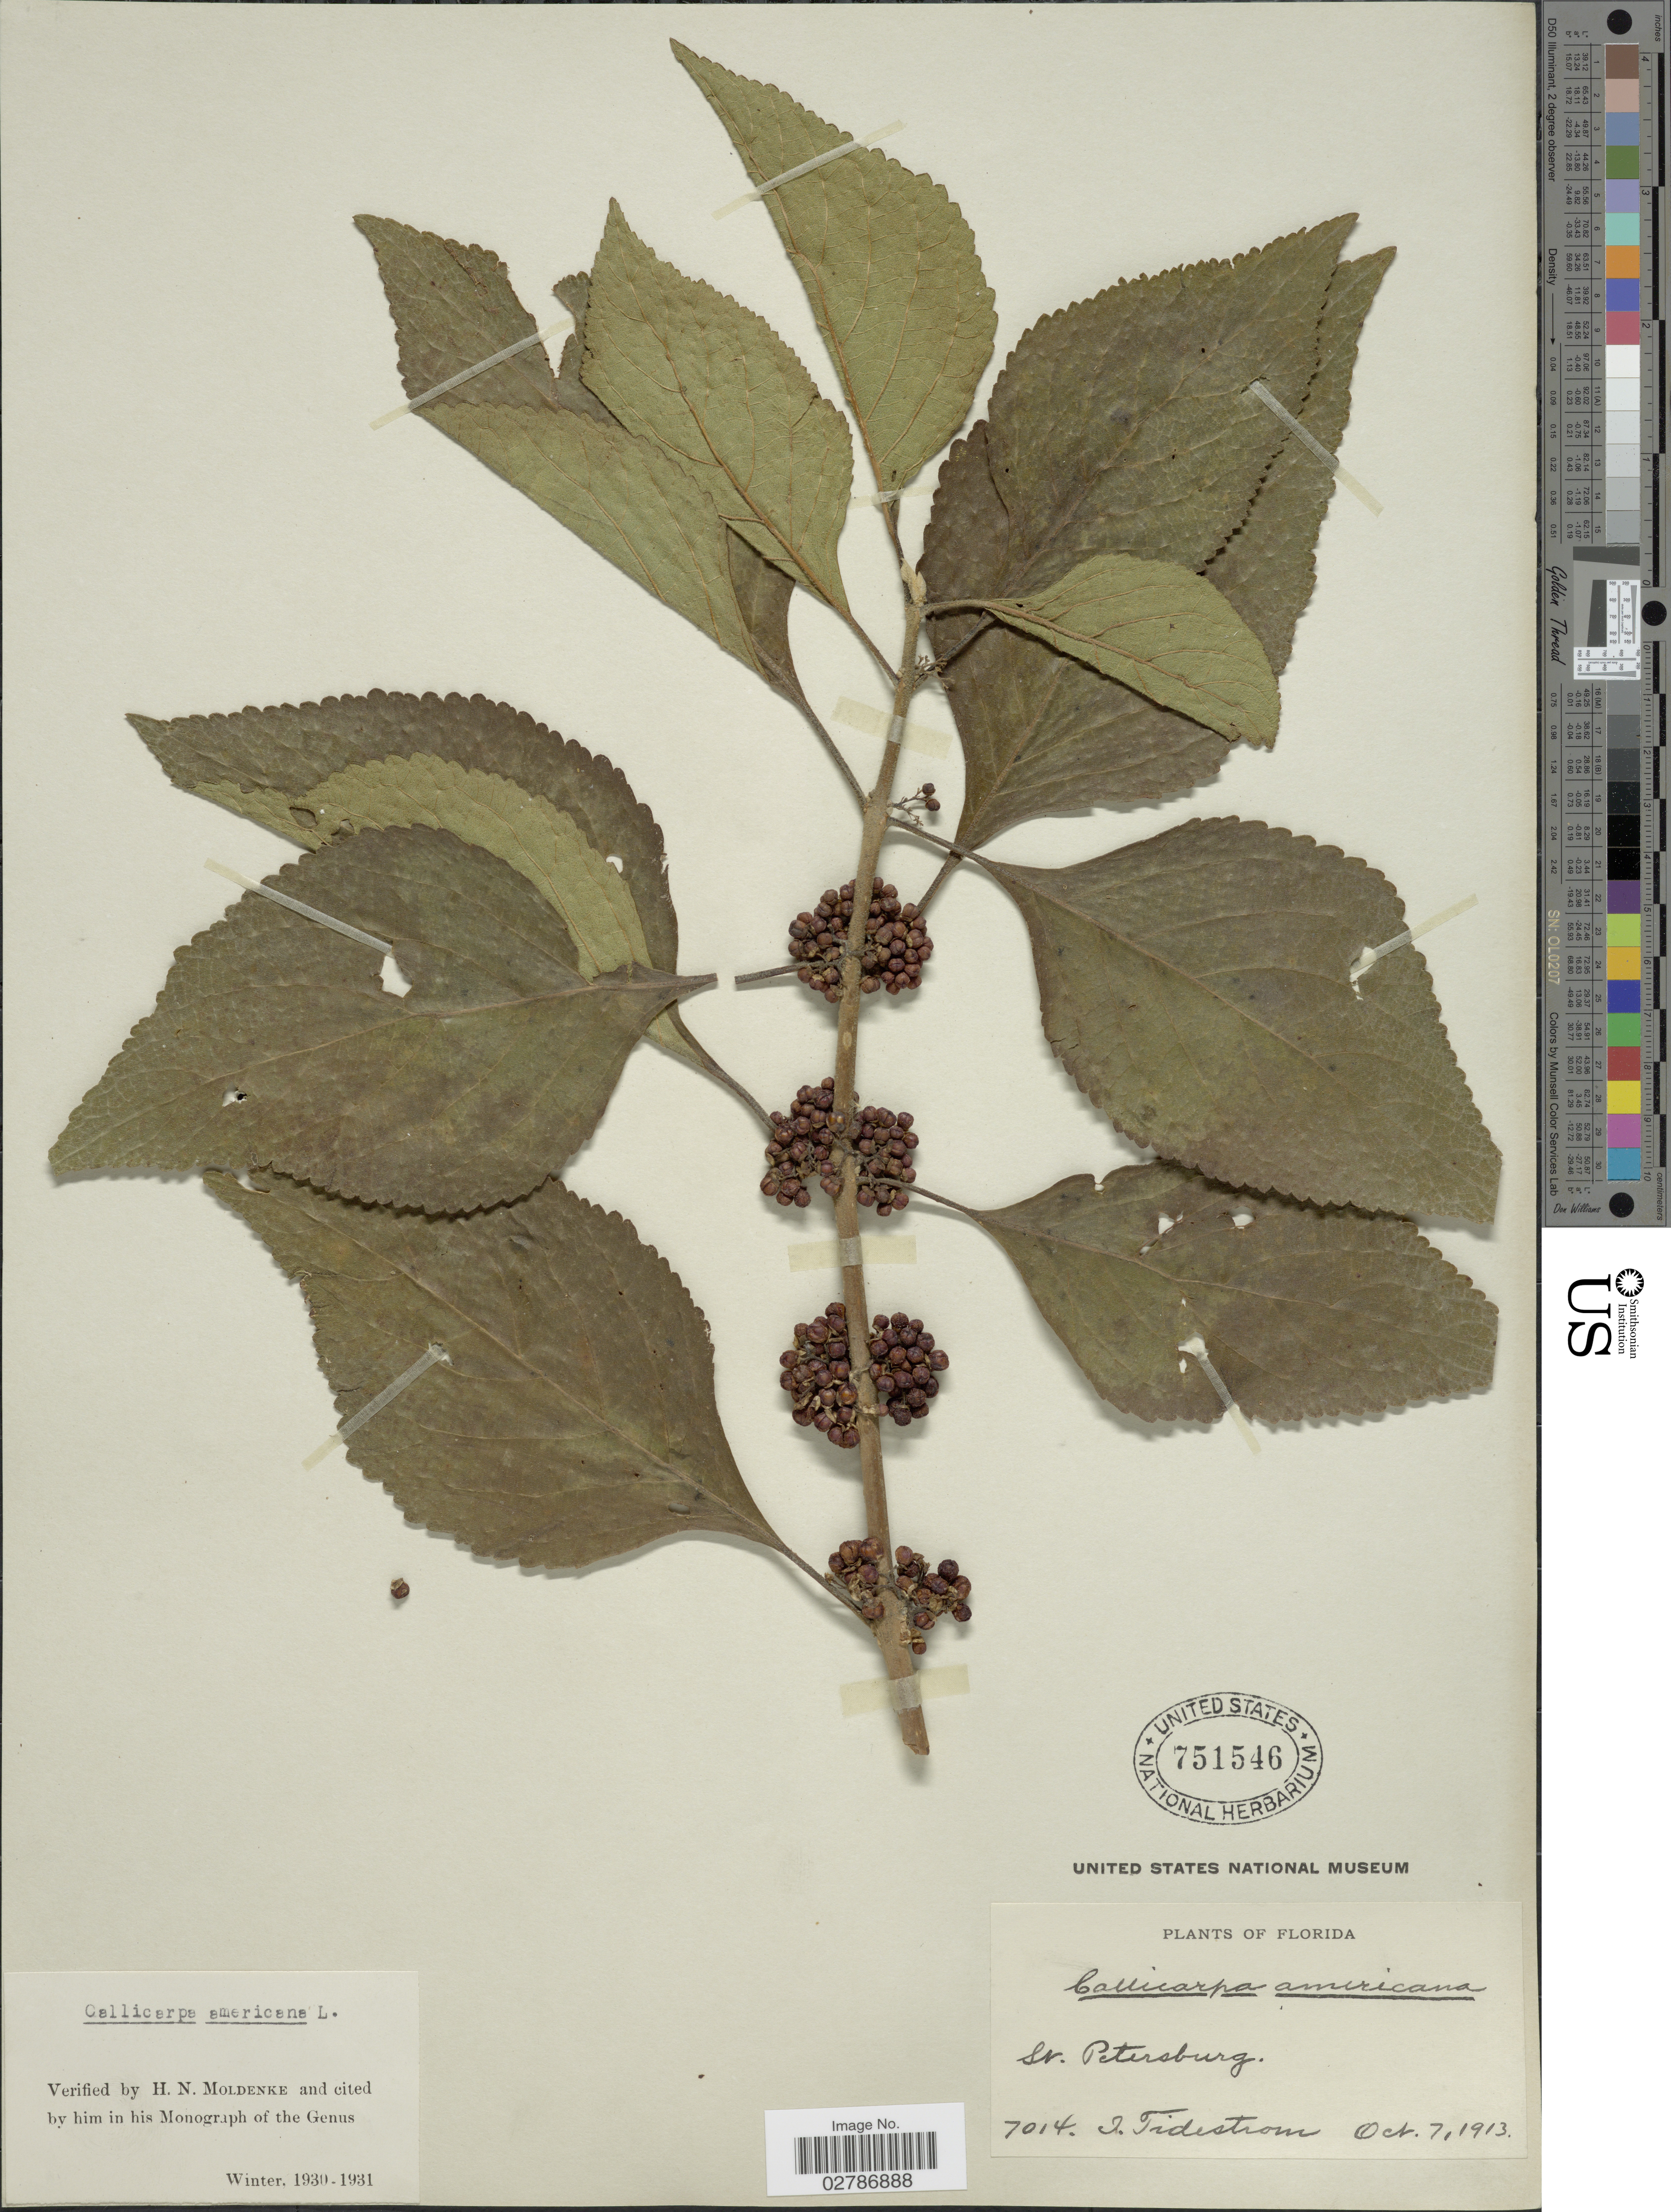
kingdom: Plantae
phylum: Tracheophyta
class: Magnoliopsida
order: Lamiales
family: Lamiaceae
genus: Callicarpa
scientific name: Callicarpa americana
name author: L.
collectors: I. F. Tidestrom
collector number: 7014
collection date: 1913-10-07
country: United States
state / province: Florida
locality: St. Petersburg.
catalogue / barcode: US 751546